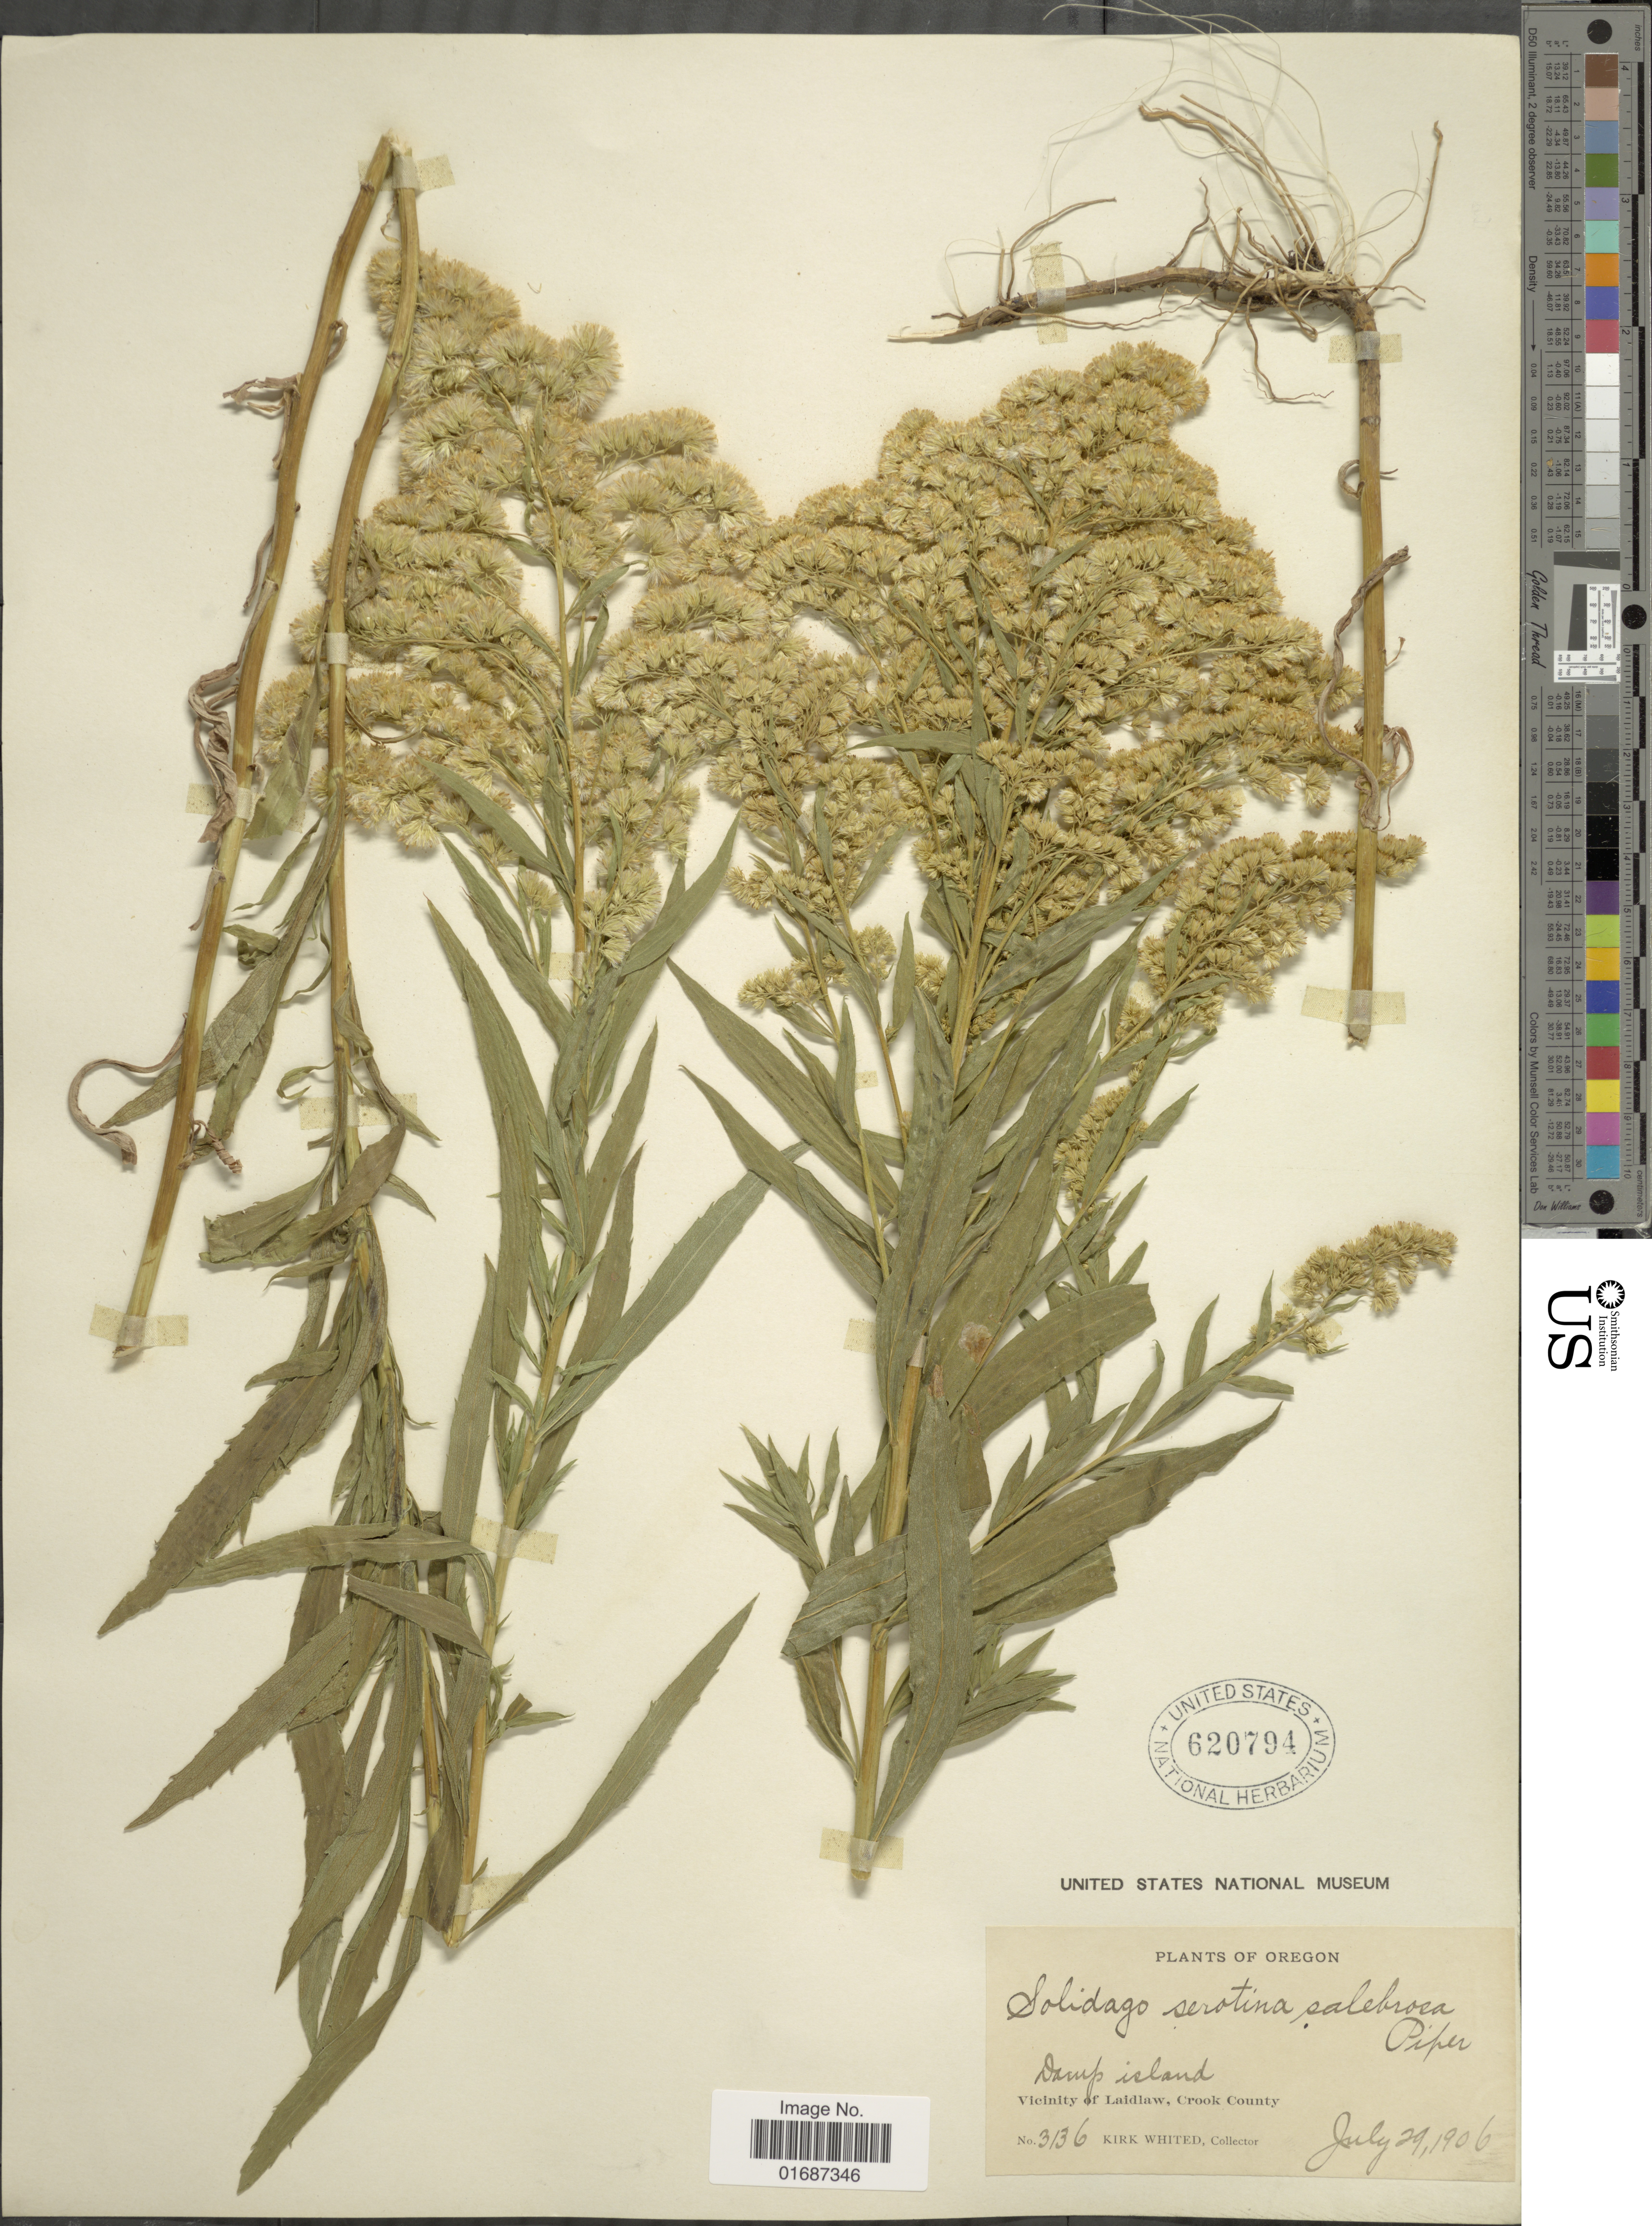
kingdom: Plantae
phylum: Tracheophyta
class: Magnoliopsida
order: Asterales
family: Asteraceae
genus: Solidago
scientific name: Solidago gigantea var. leiophylla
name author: Fernald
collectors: K. Whited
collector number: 3136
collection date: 1906-07-29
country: United States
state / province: Oregon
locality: Damp Island, Vicinity of Laidiaw, Crook County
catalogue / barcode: US 620794